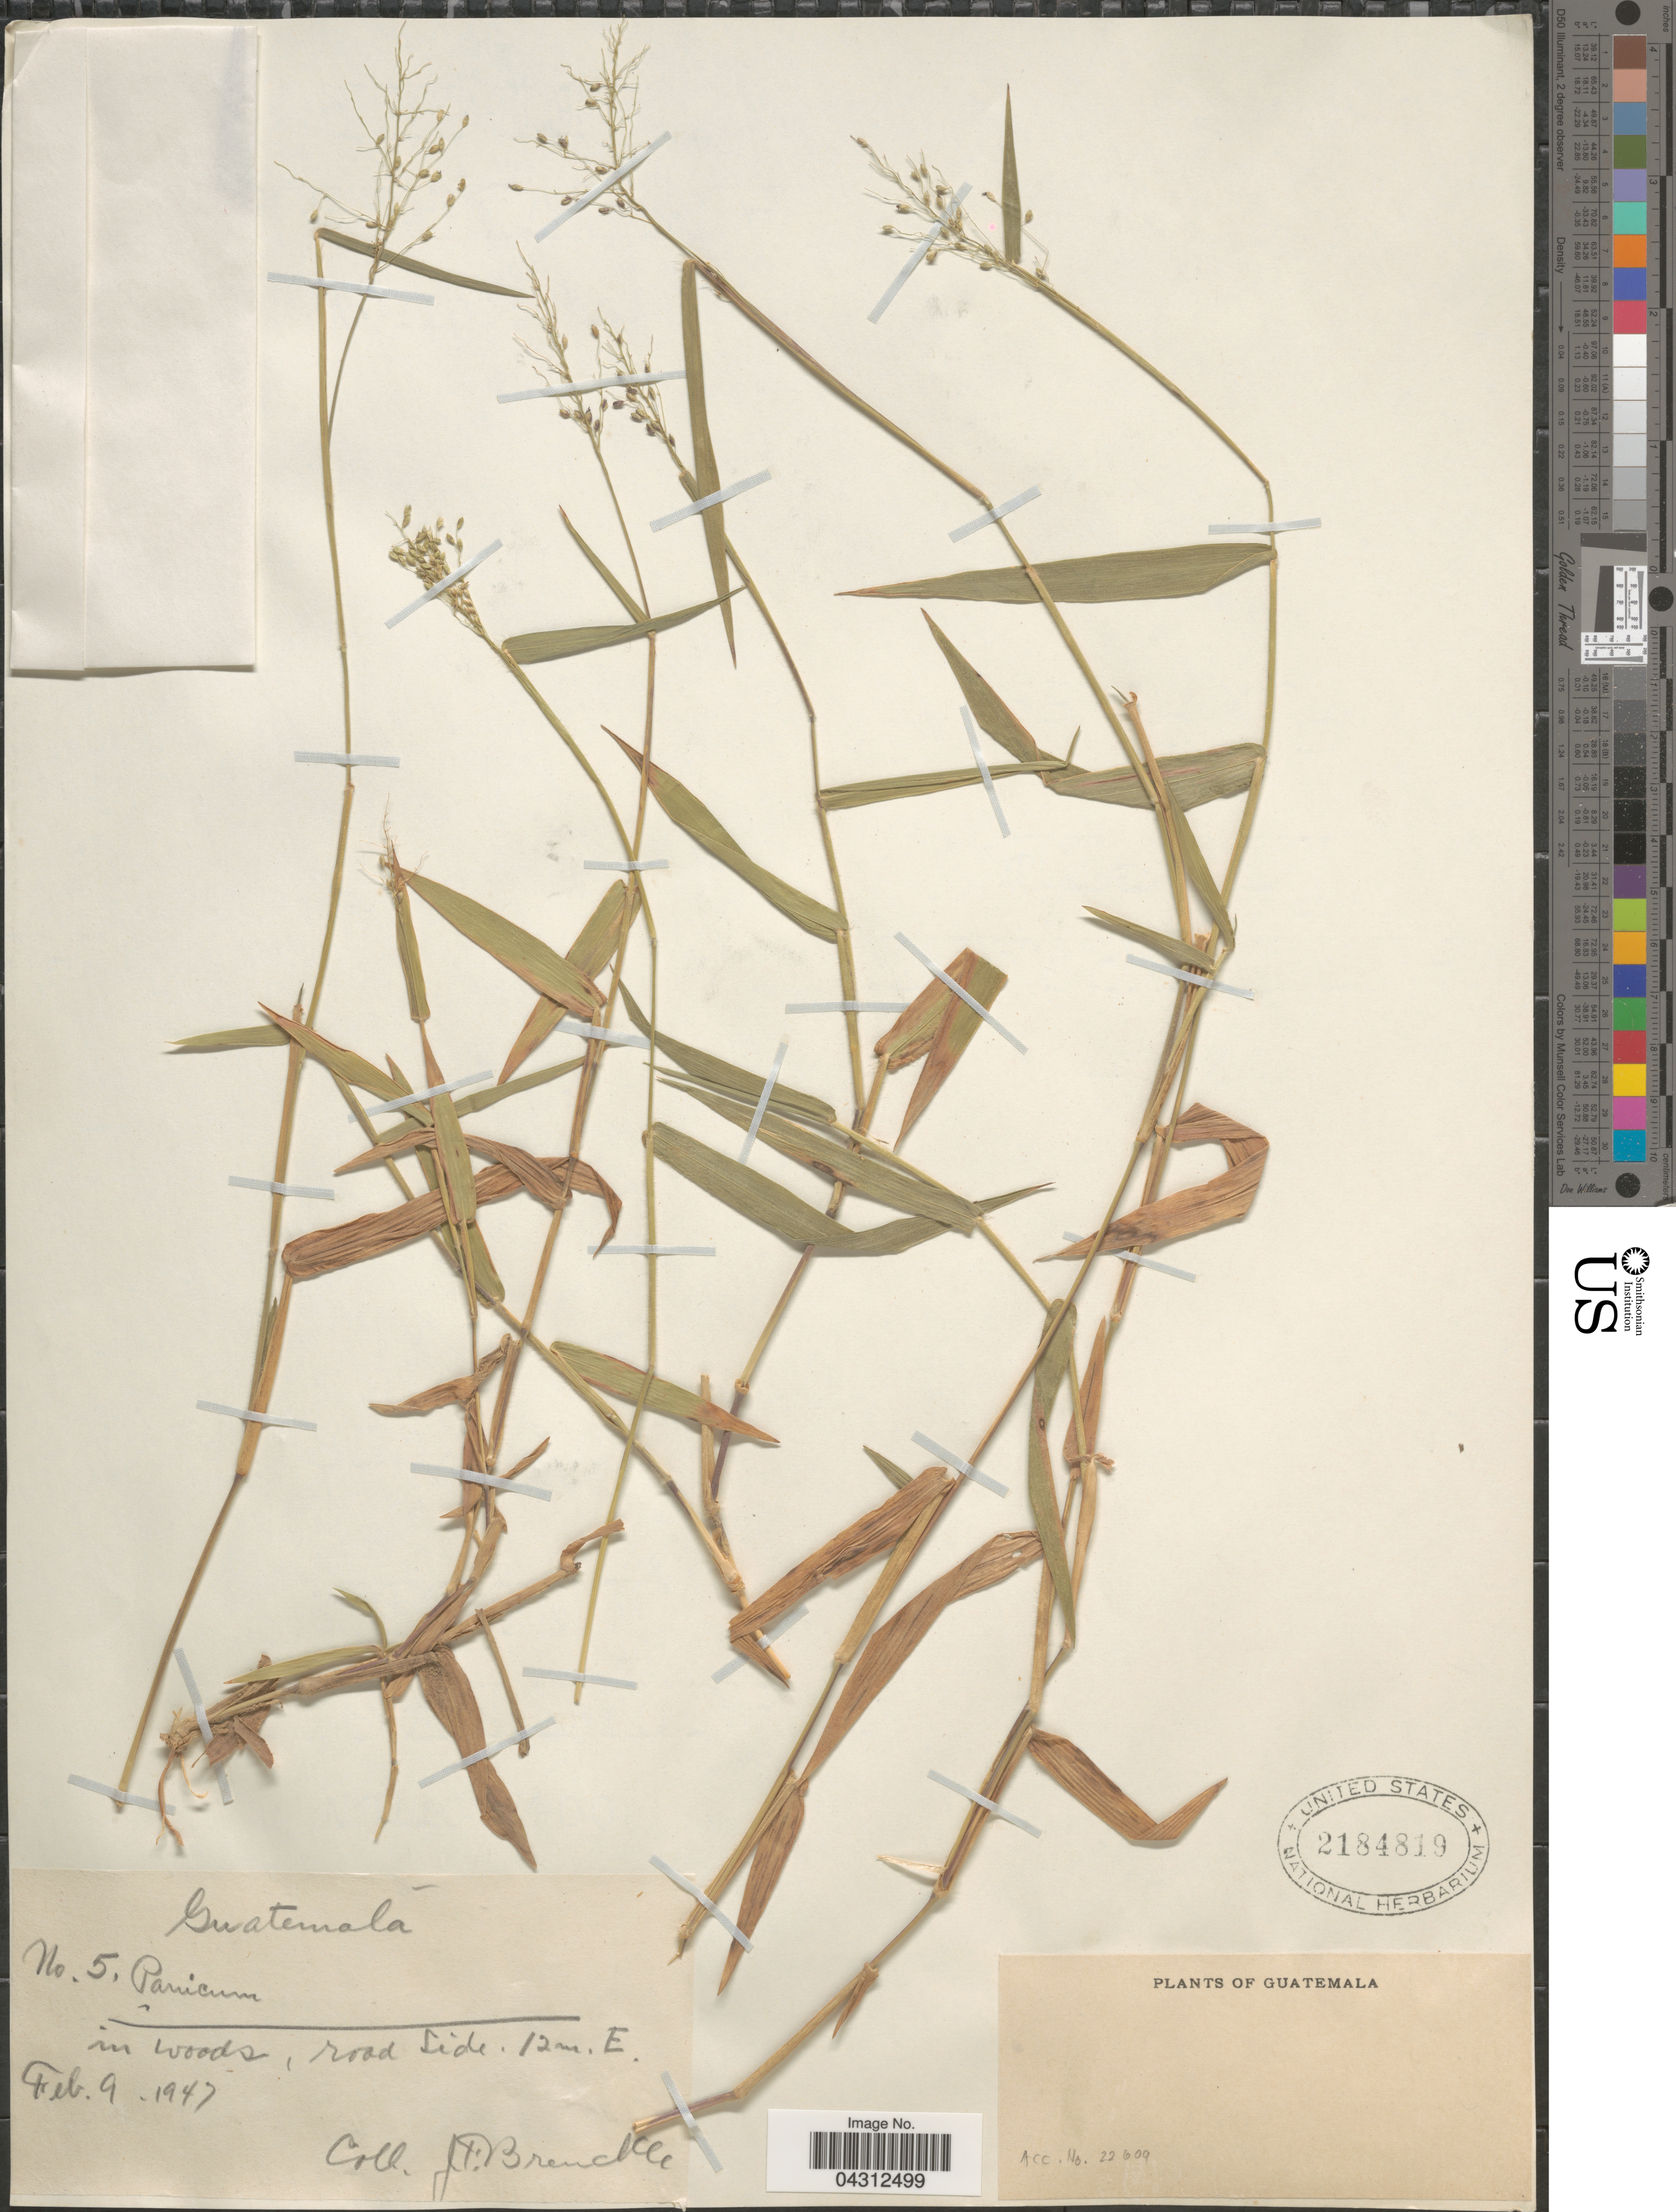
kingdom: Plantae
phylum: Tracheophyta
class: Liliopsida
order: Poales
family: Poaceae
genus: Panicum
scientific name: Panicum sp.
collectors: F. Brendel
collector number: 5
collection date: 1947-02-09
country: Guatemala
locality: In woods, road side. 12m. E.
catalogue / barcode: US 2184819